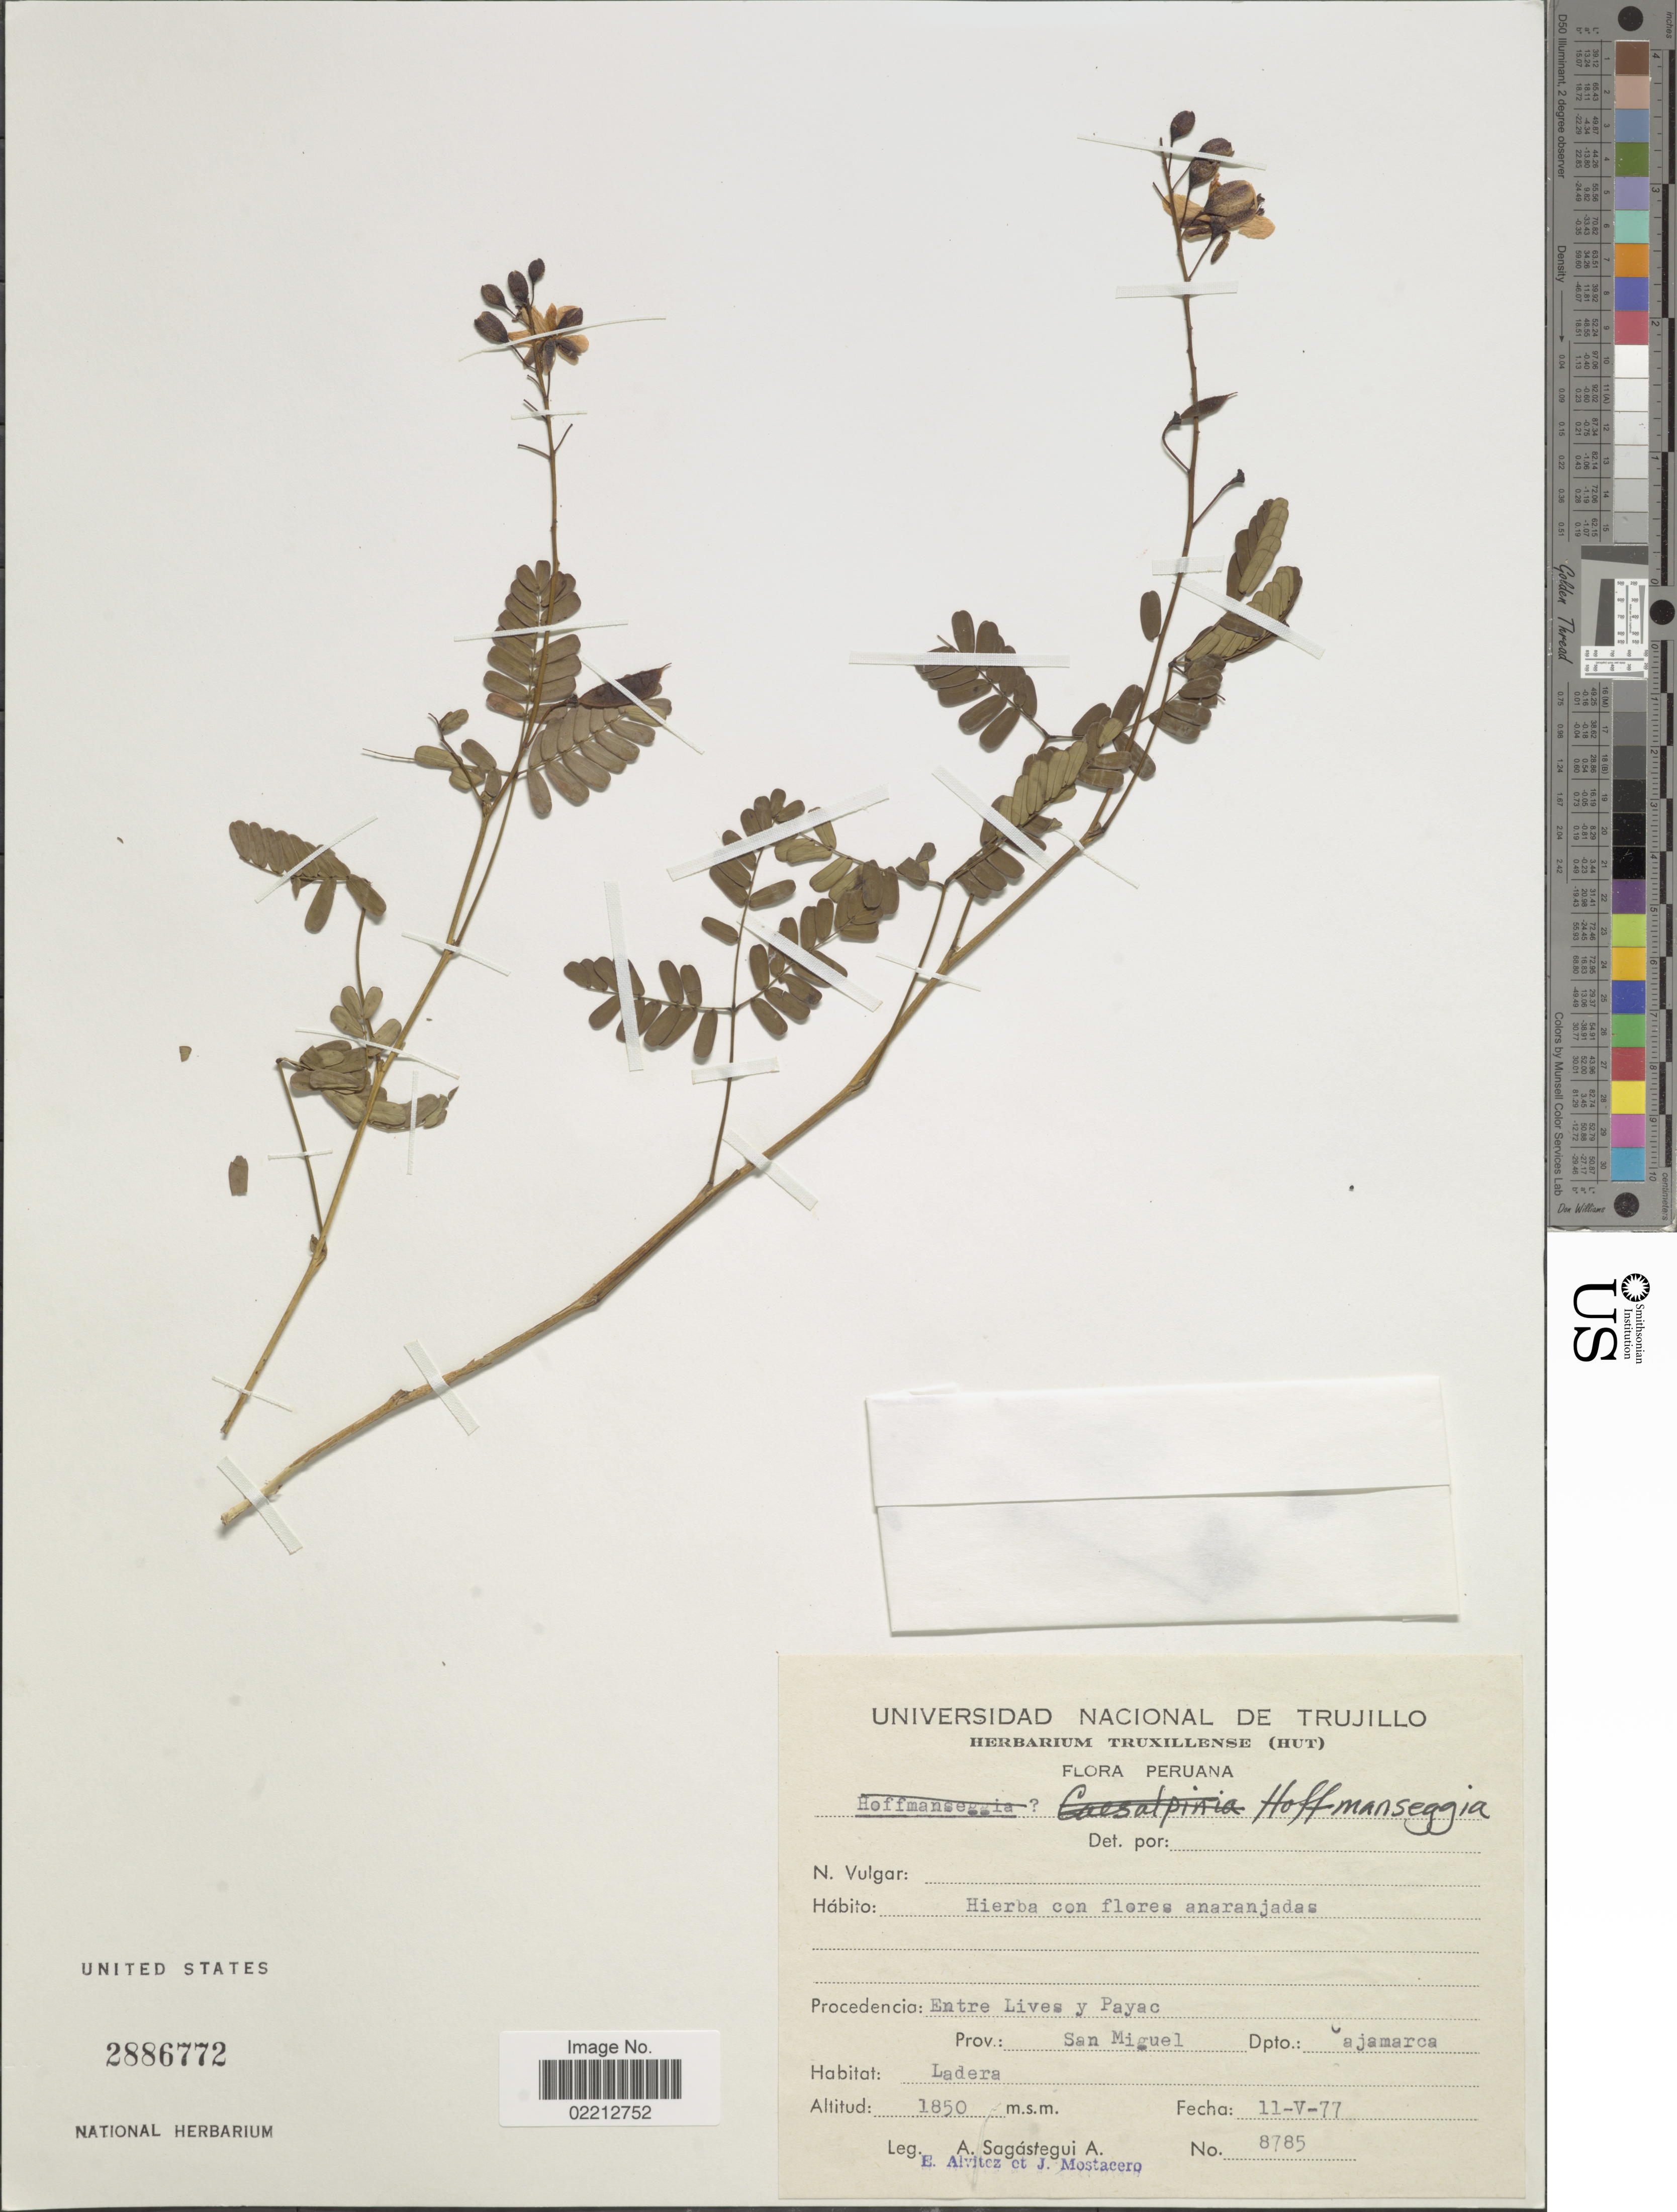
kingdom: Plantae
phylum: Tracheophyta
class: Magnoliopsida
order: Fabales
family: Fabaceae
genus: Hoffmannseggia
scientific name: Hoffmannseggia sp.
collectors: A. Sagástegui A., E. Alvitez I. & J. Mostacero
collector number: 8785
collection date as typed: Transcribed d/m/y: 11/5/77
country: Peru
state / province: Cajamarca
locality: Procedencia: Entre Lives y Payac, Prov. San Miguel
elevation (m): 1850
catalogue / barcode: US 2886772